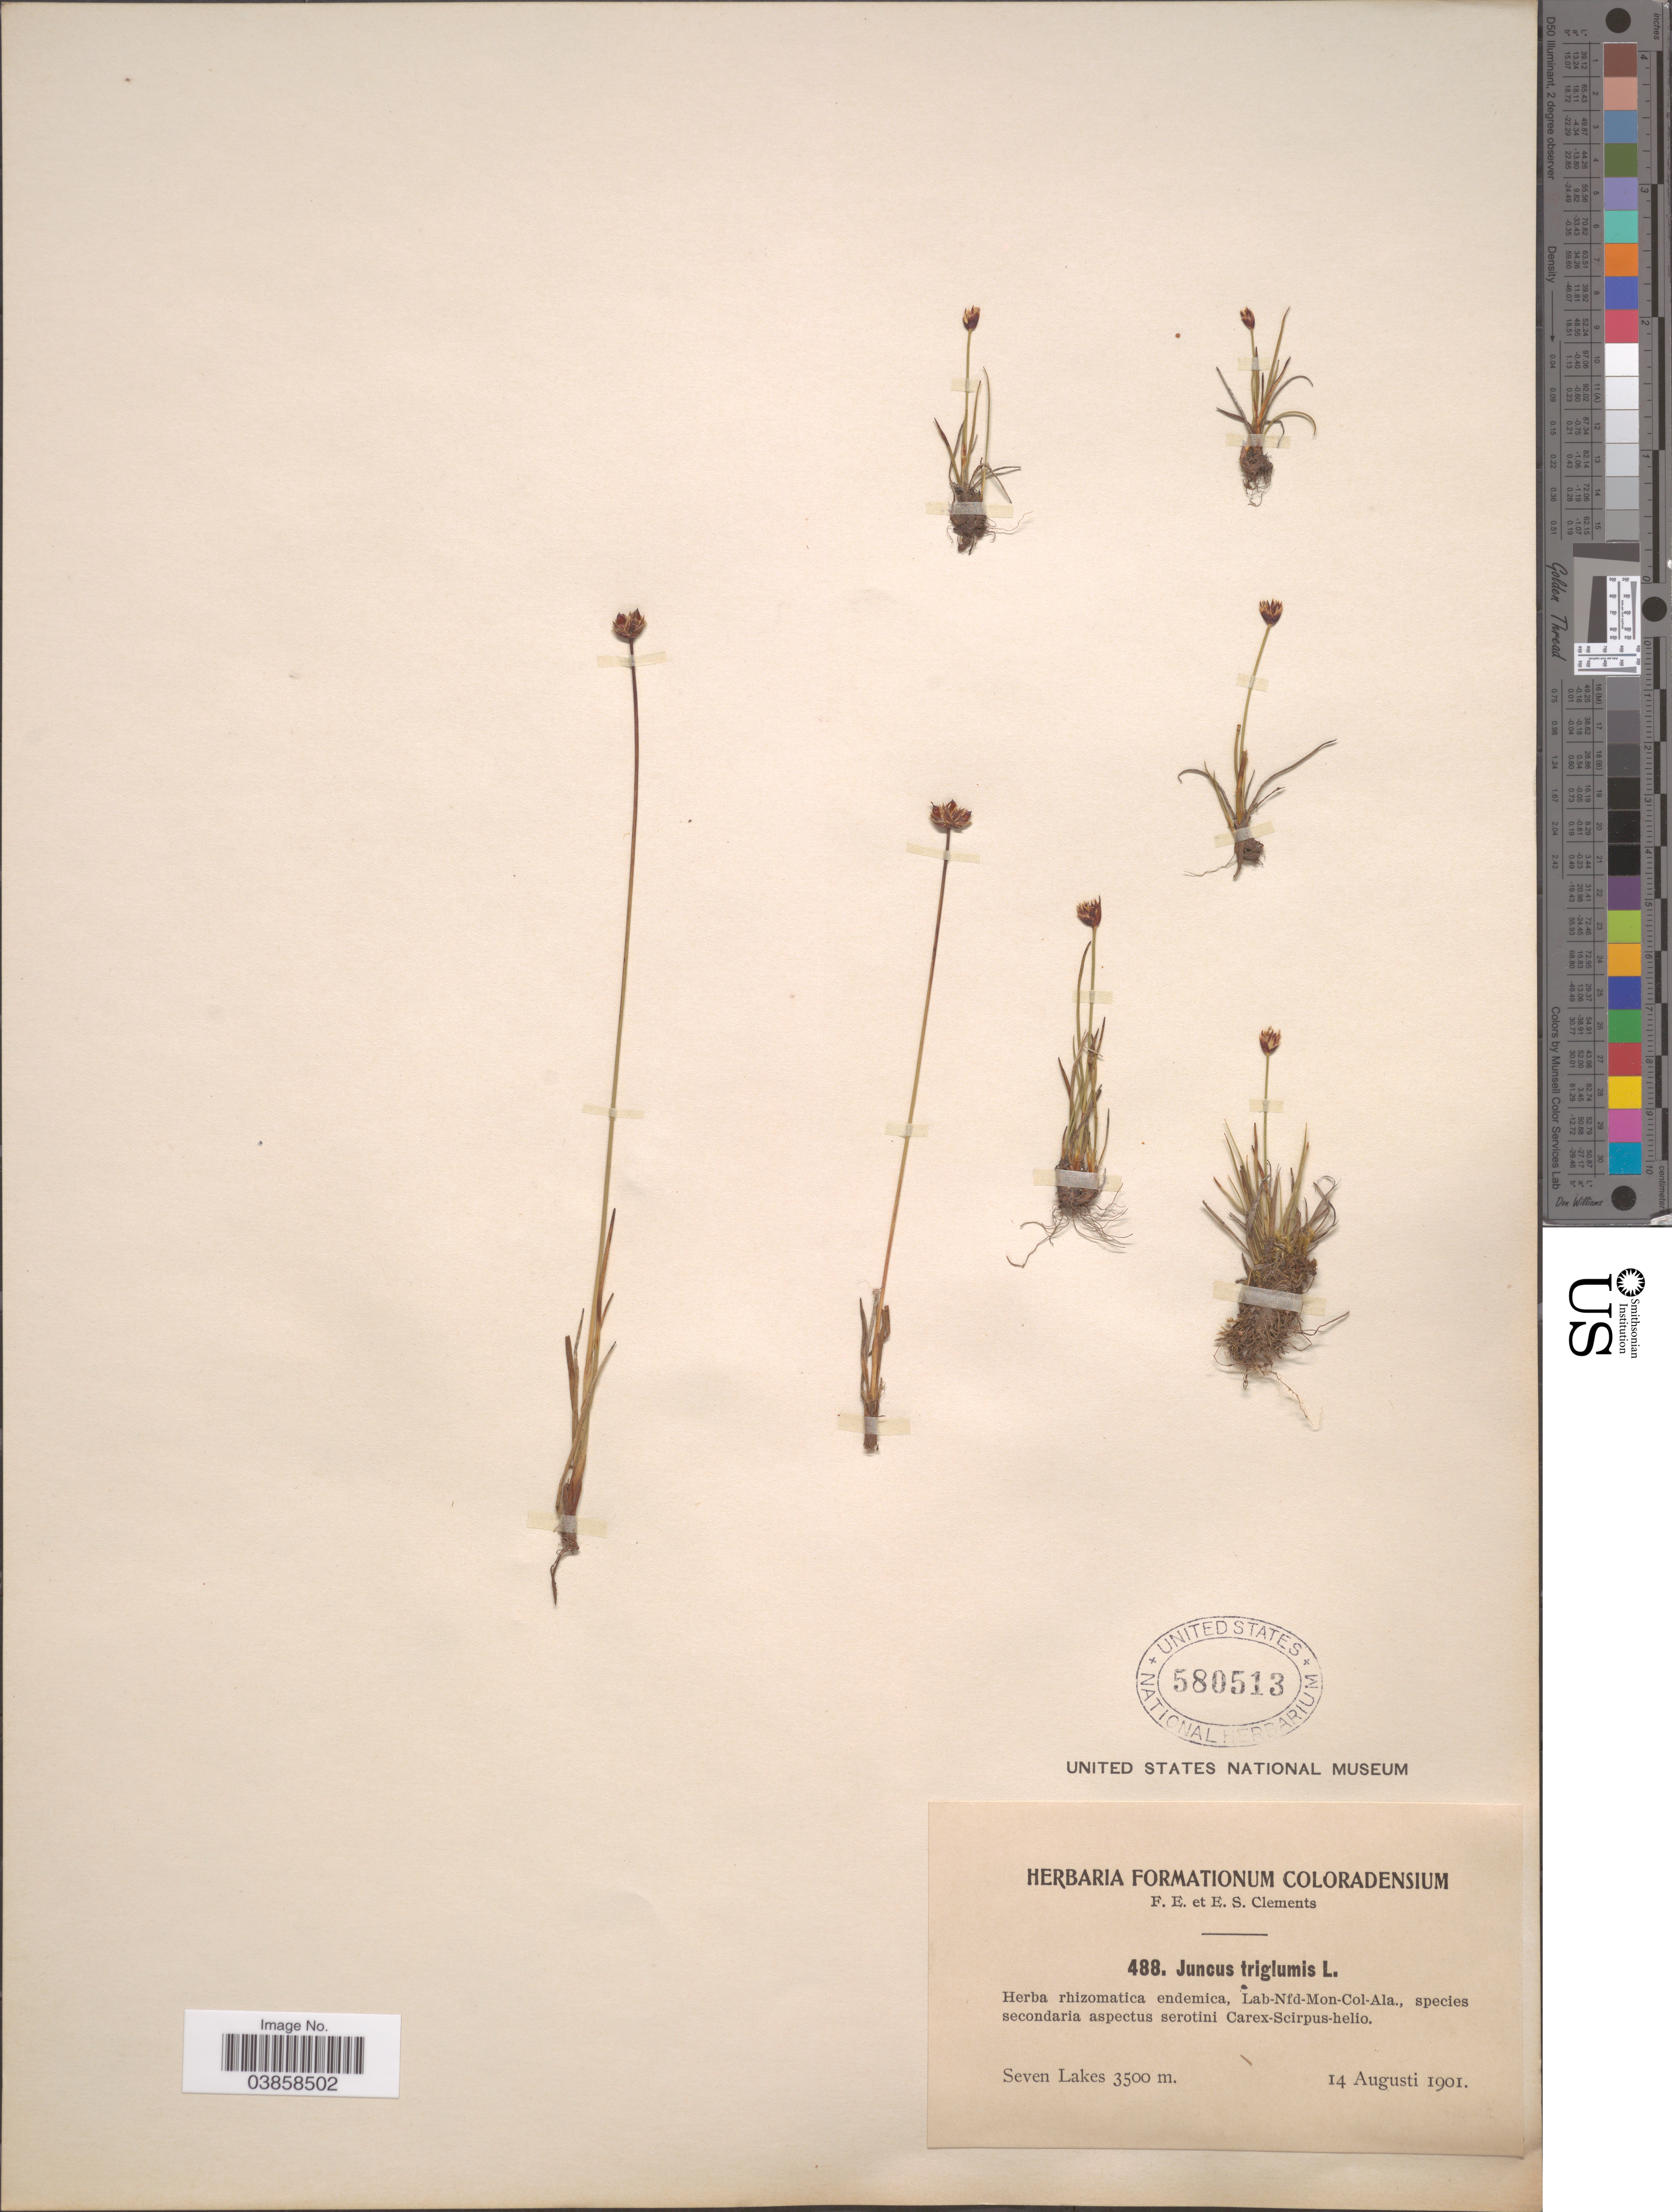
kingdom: Plantae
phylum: Tracheophyta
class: Liliopsida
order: Poales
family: Juncaceae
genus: Juncus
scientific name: Juncus triglumis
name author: L.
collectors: F. E. Clements & E. S. Clements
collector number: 488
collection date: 1901-08-14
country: United States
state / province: Colorado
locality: Seven Lakes.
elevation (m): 3500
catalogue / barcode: US 580513